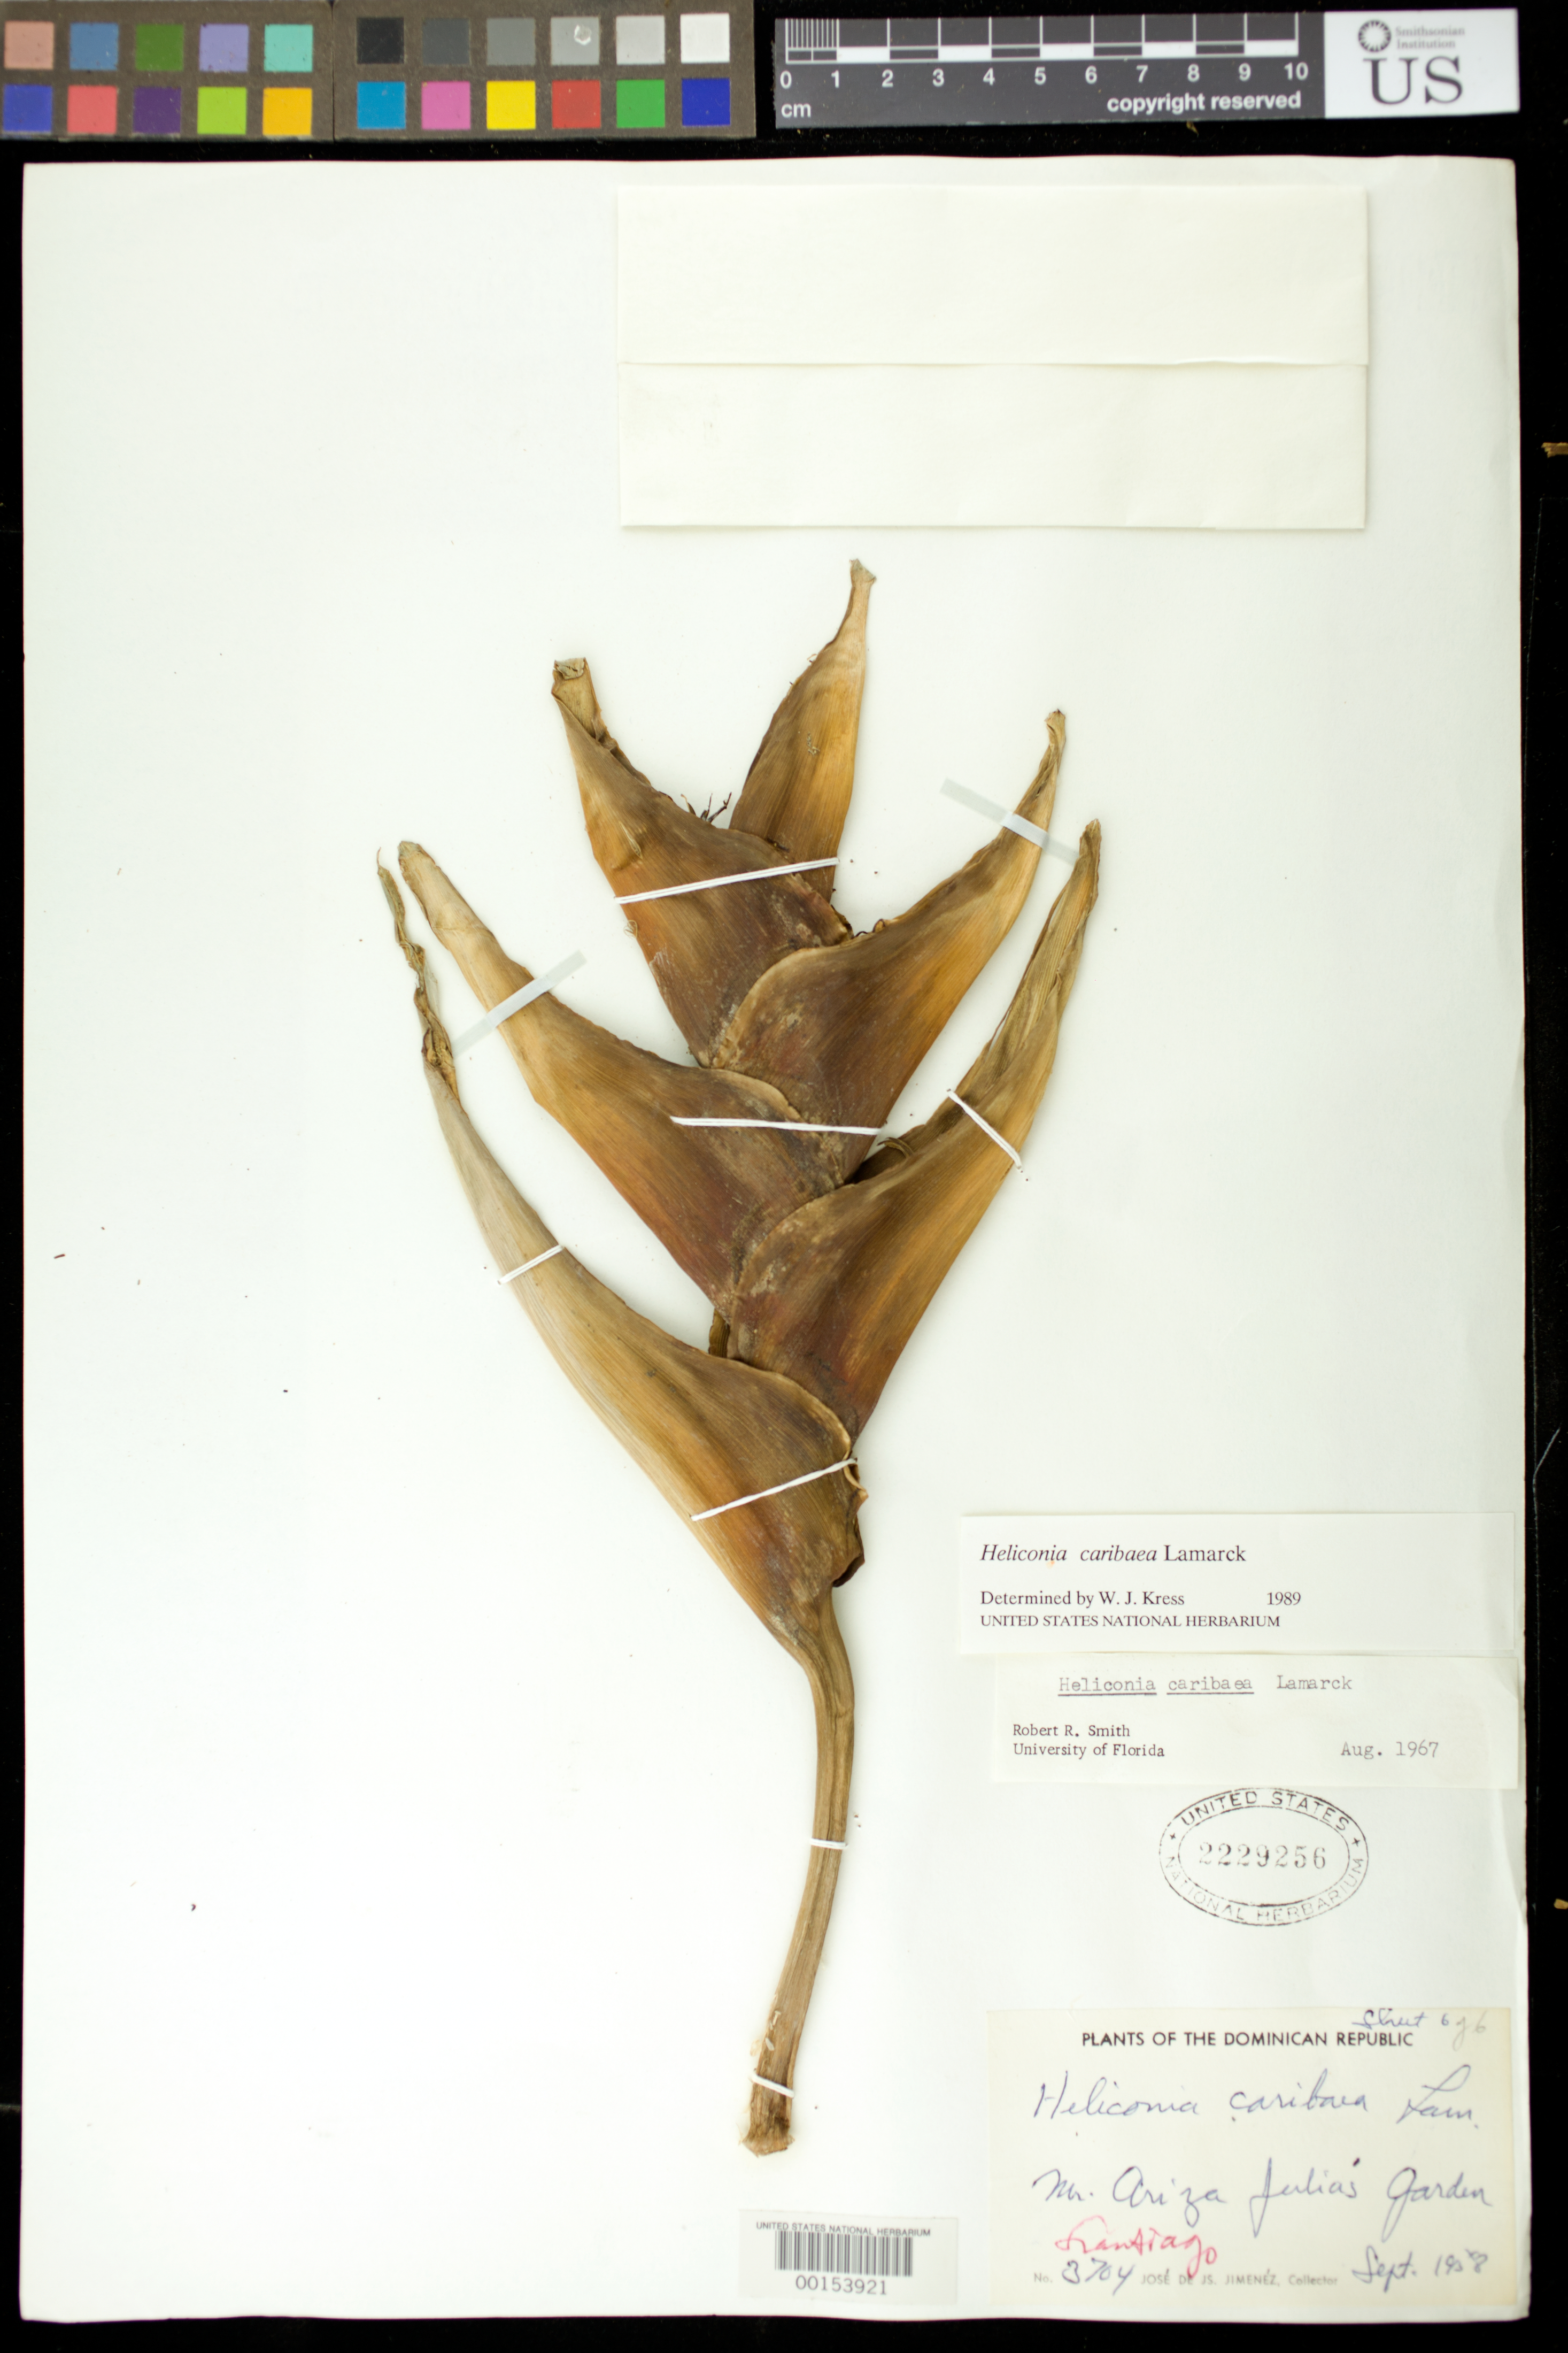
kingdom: Plantae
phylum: Tracheophyta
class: Liliopsida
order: Zingiberales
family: Heliconiaceae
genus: Heliconia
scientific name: Heliconia caribaea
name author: Lam.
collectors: J. J. Jiménez Almonte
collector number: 3704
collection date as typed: Sep 1958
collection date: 1958-09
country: Dominican Republic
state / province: Santiago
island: Hispaniola Island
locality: Mr. ariza julia's garden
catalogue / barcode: US 2229256